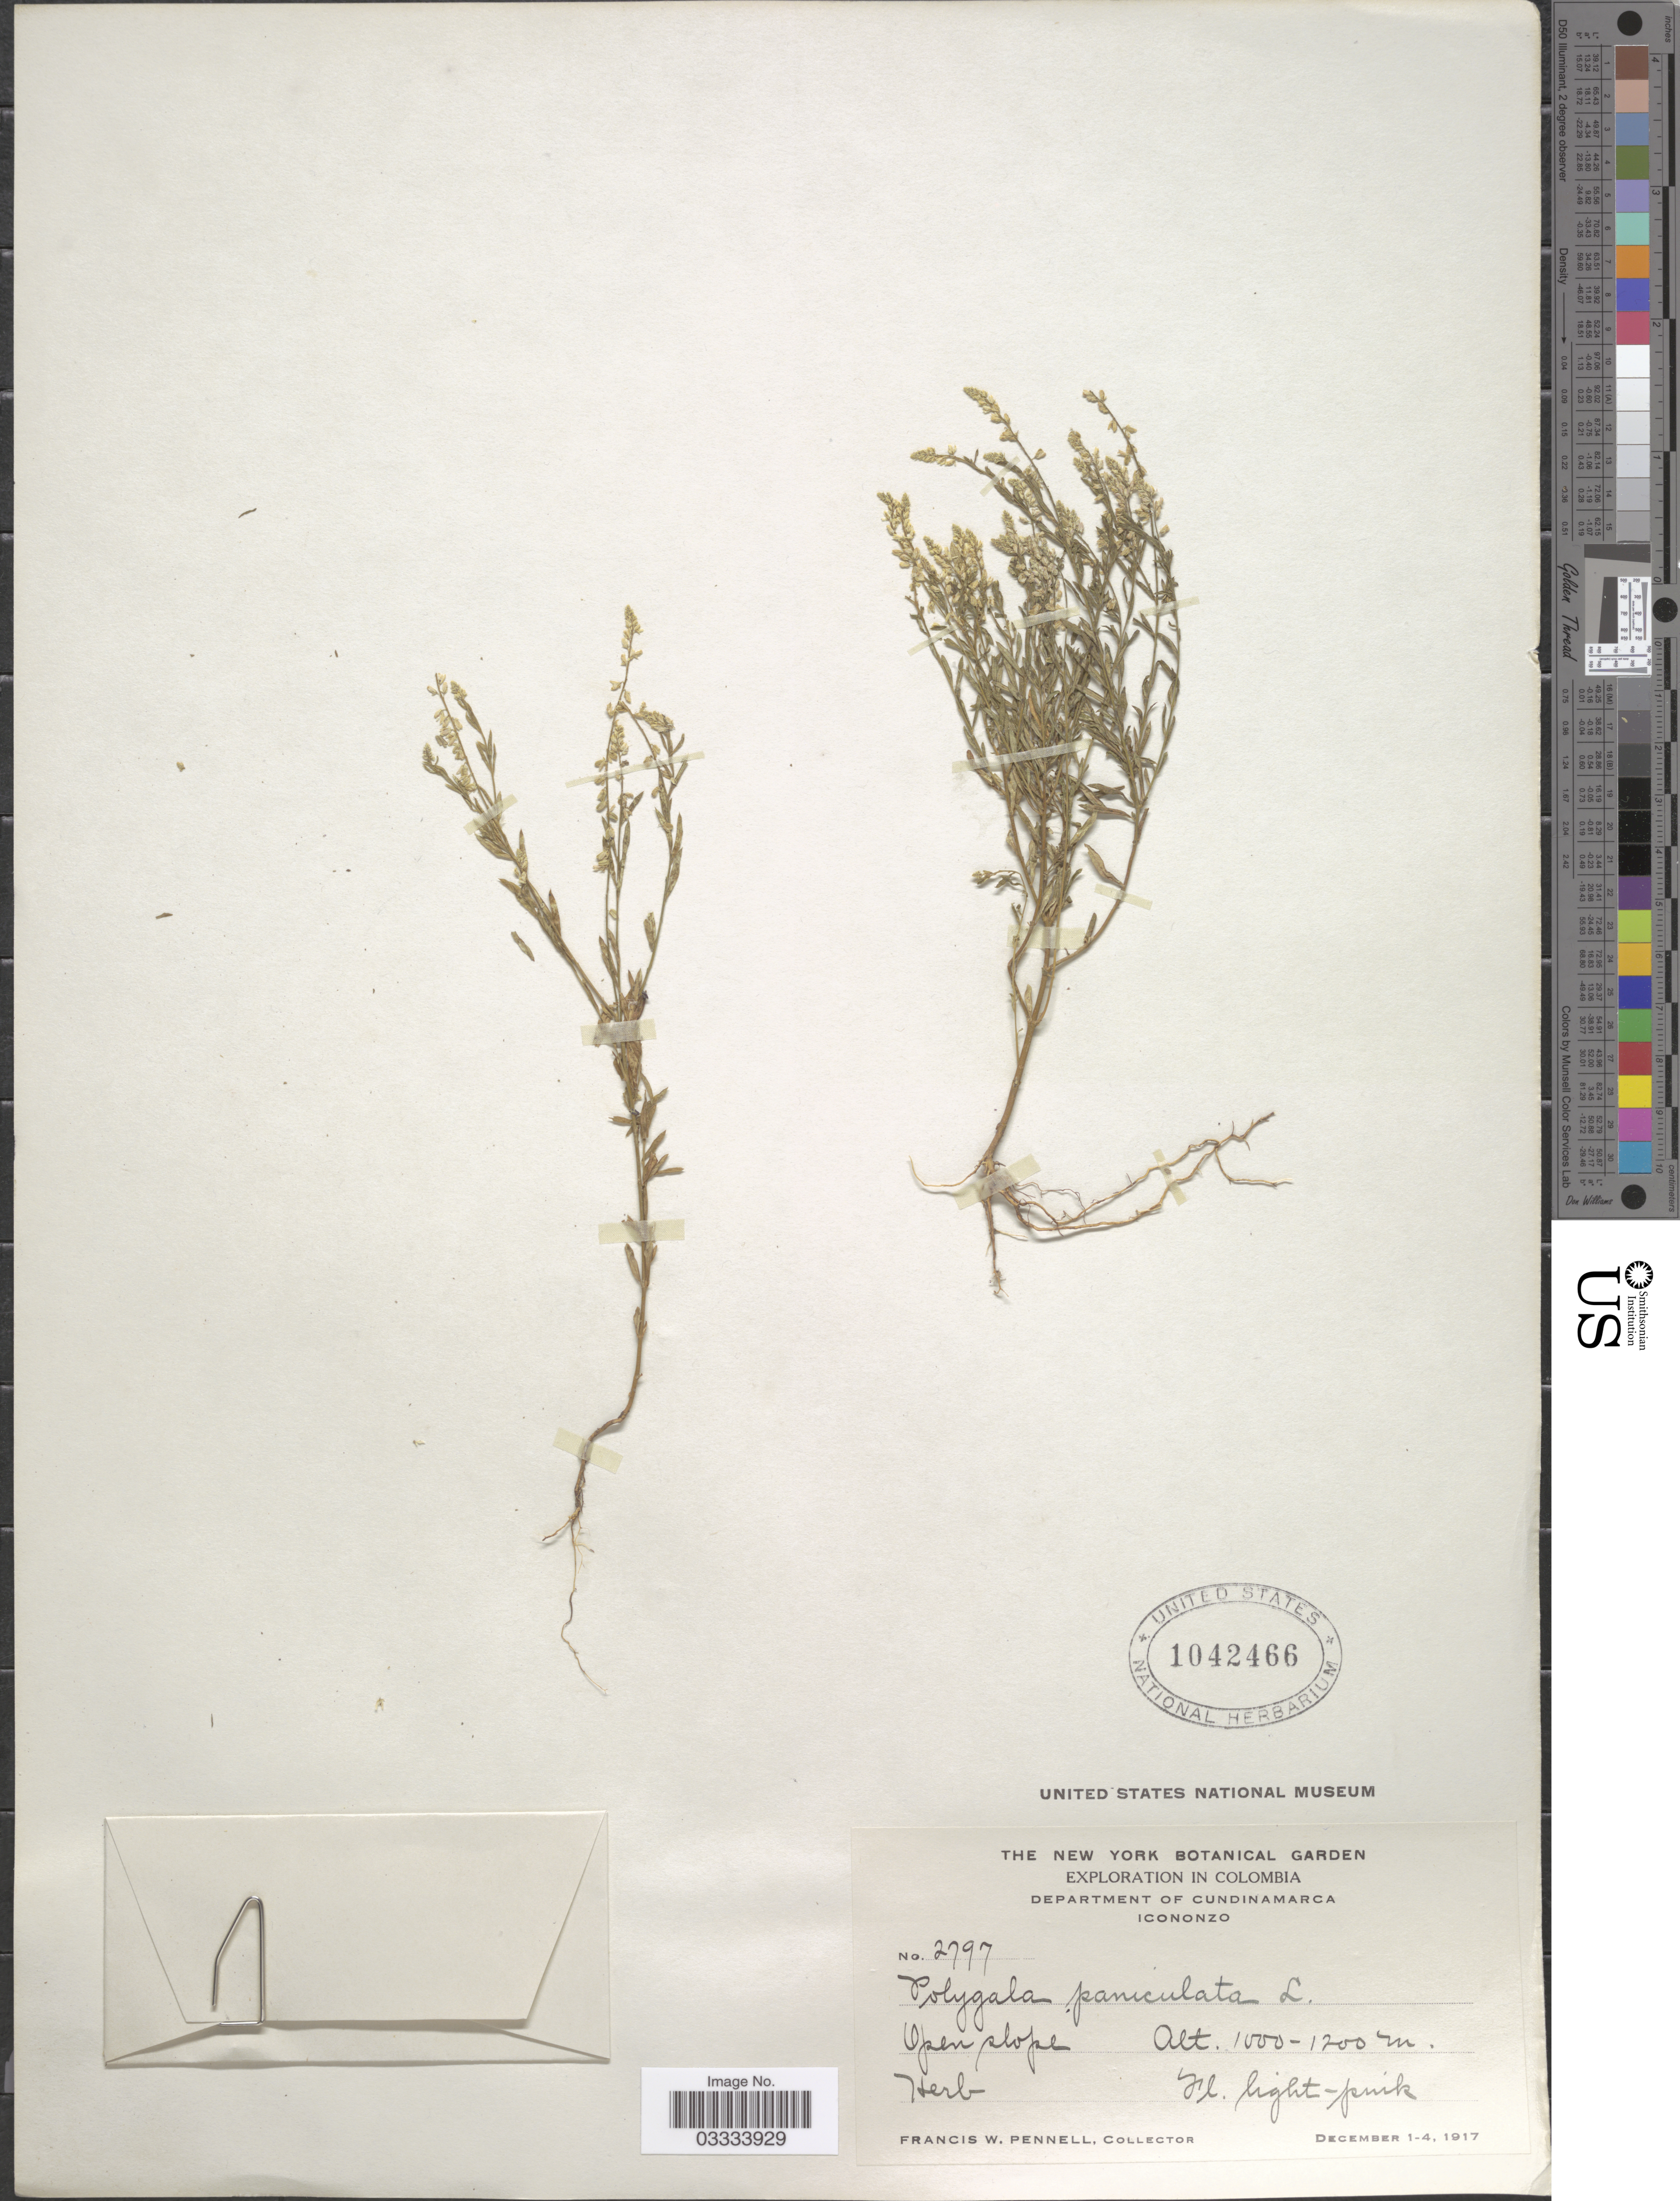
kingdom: Plantae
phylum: Tracheophyta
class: Magnoliopsida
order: Fabales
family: Polygalaceae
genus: Polygala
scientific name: Polygala paniculata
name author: L.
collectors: F. W. Pennell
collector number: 2797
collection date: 1917-12-01/1917-12-04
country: Colombia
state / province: Cundinamarca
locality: Department of Cundinamarca. Icononzo.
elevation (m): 1000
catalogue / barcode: US 1042466